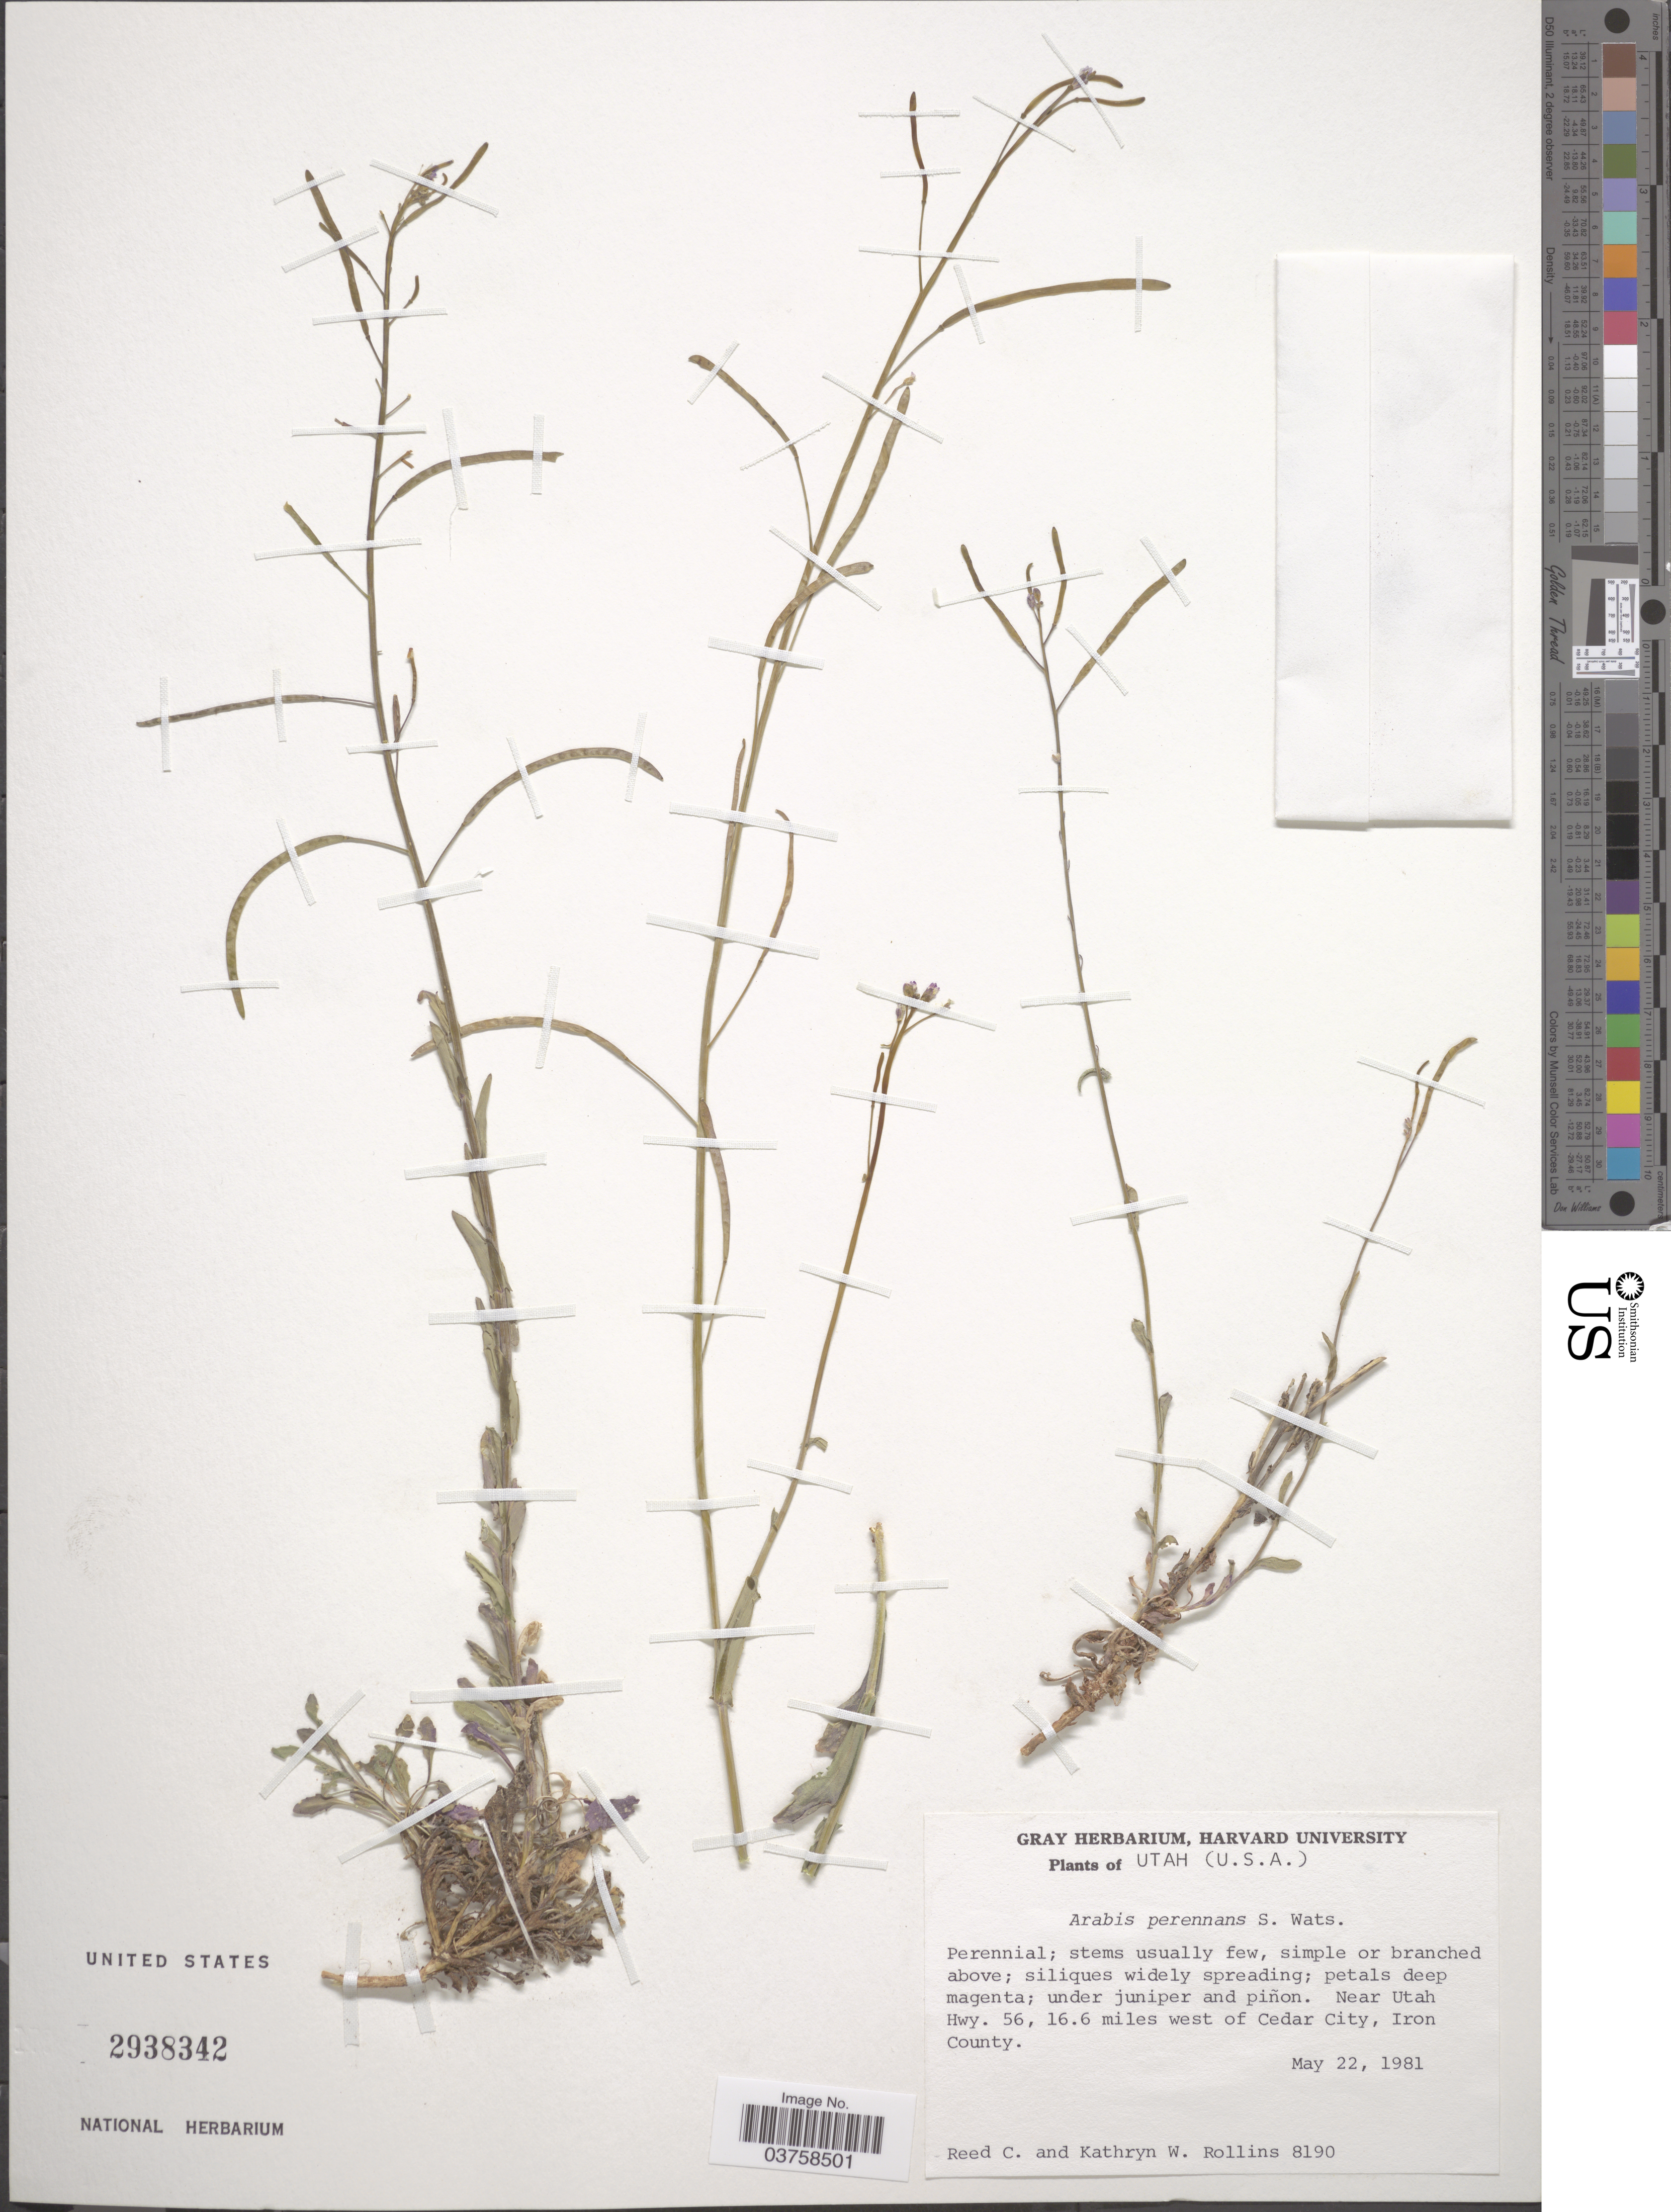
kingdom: Plantae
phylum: Tracheophyta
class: Magnoliopsida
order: Brassicales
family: Brassicaceae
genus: Arabis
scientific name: Arabis perennans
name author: S. Watson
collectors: R. C. Rollins & K. W. Rollins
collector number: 8190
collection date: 1981-05-22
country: United States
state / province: Utah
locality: Near Utah Hwy. 56, 16.6 miles west of Cedar City, Iron County.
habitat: under juniper and pinon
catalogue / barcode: US 2938342